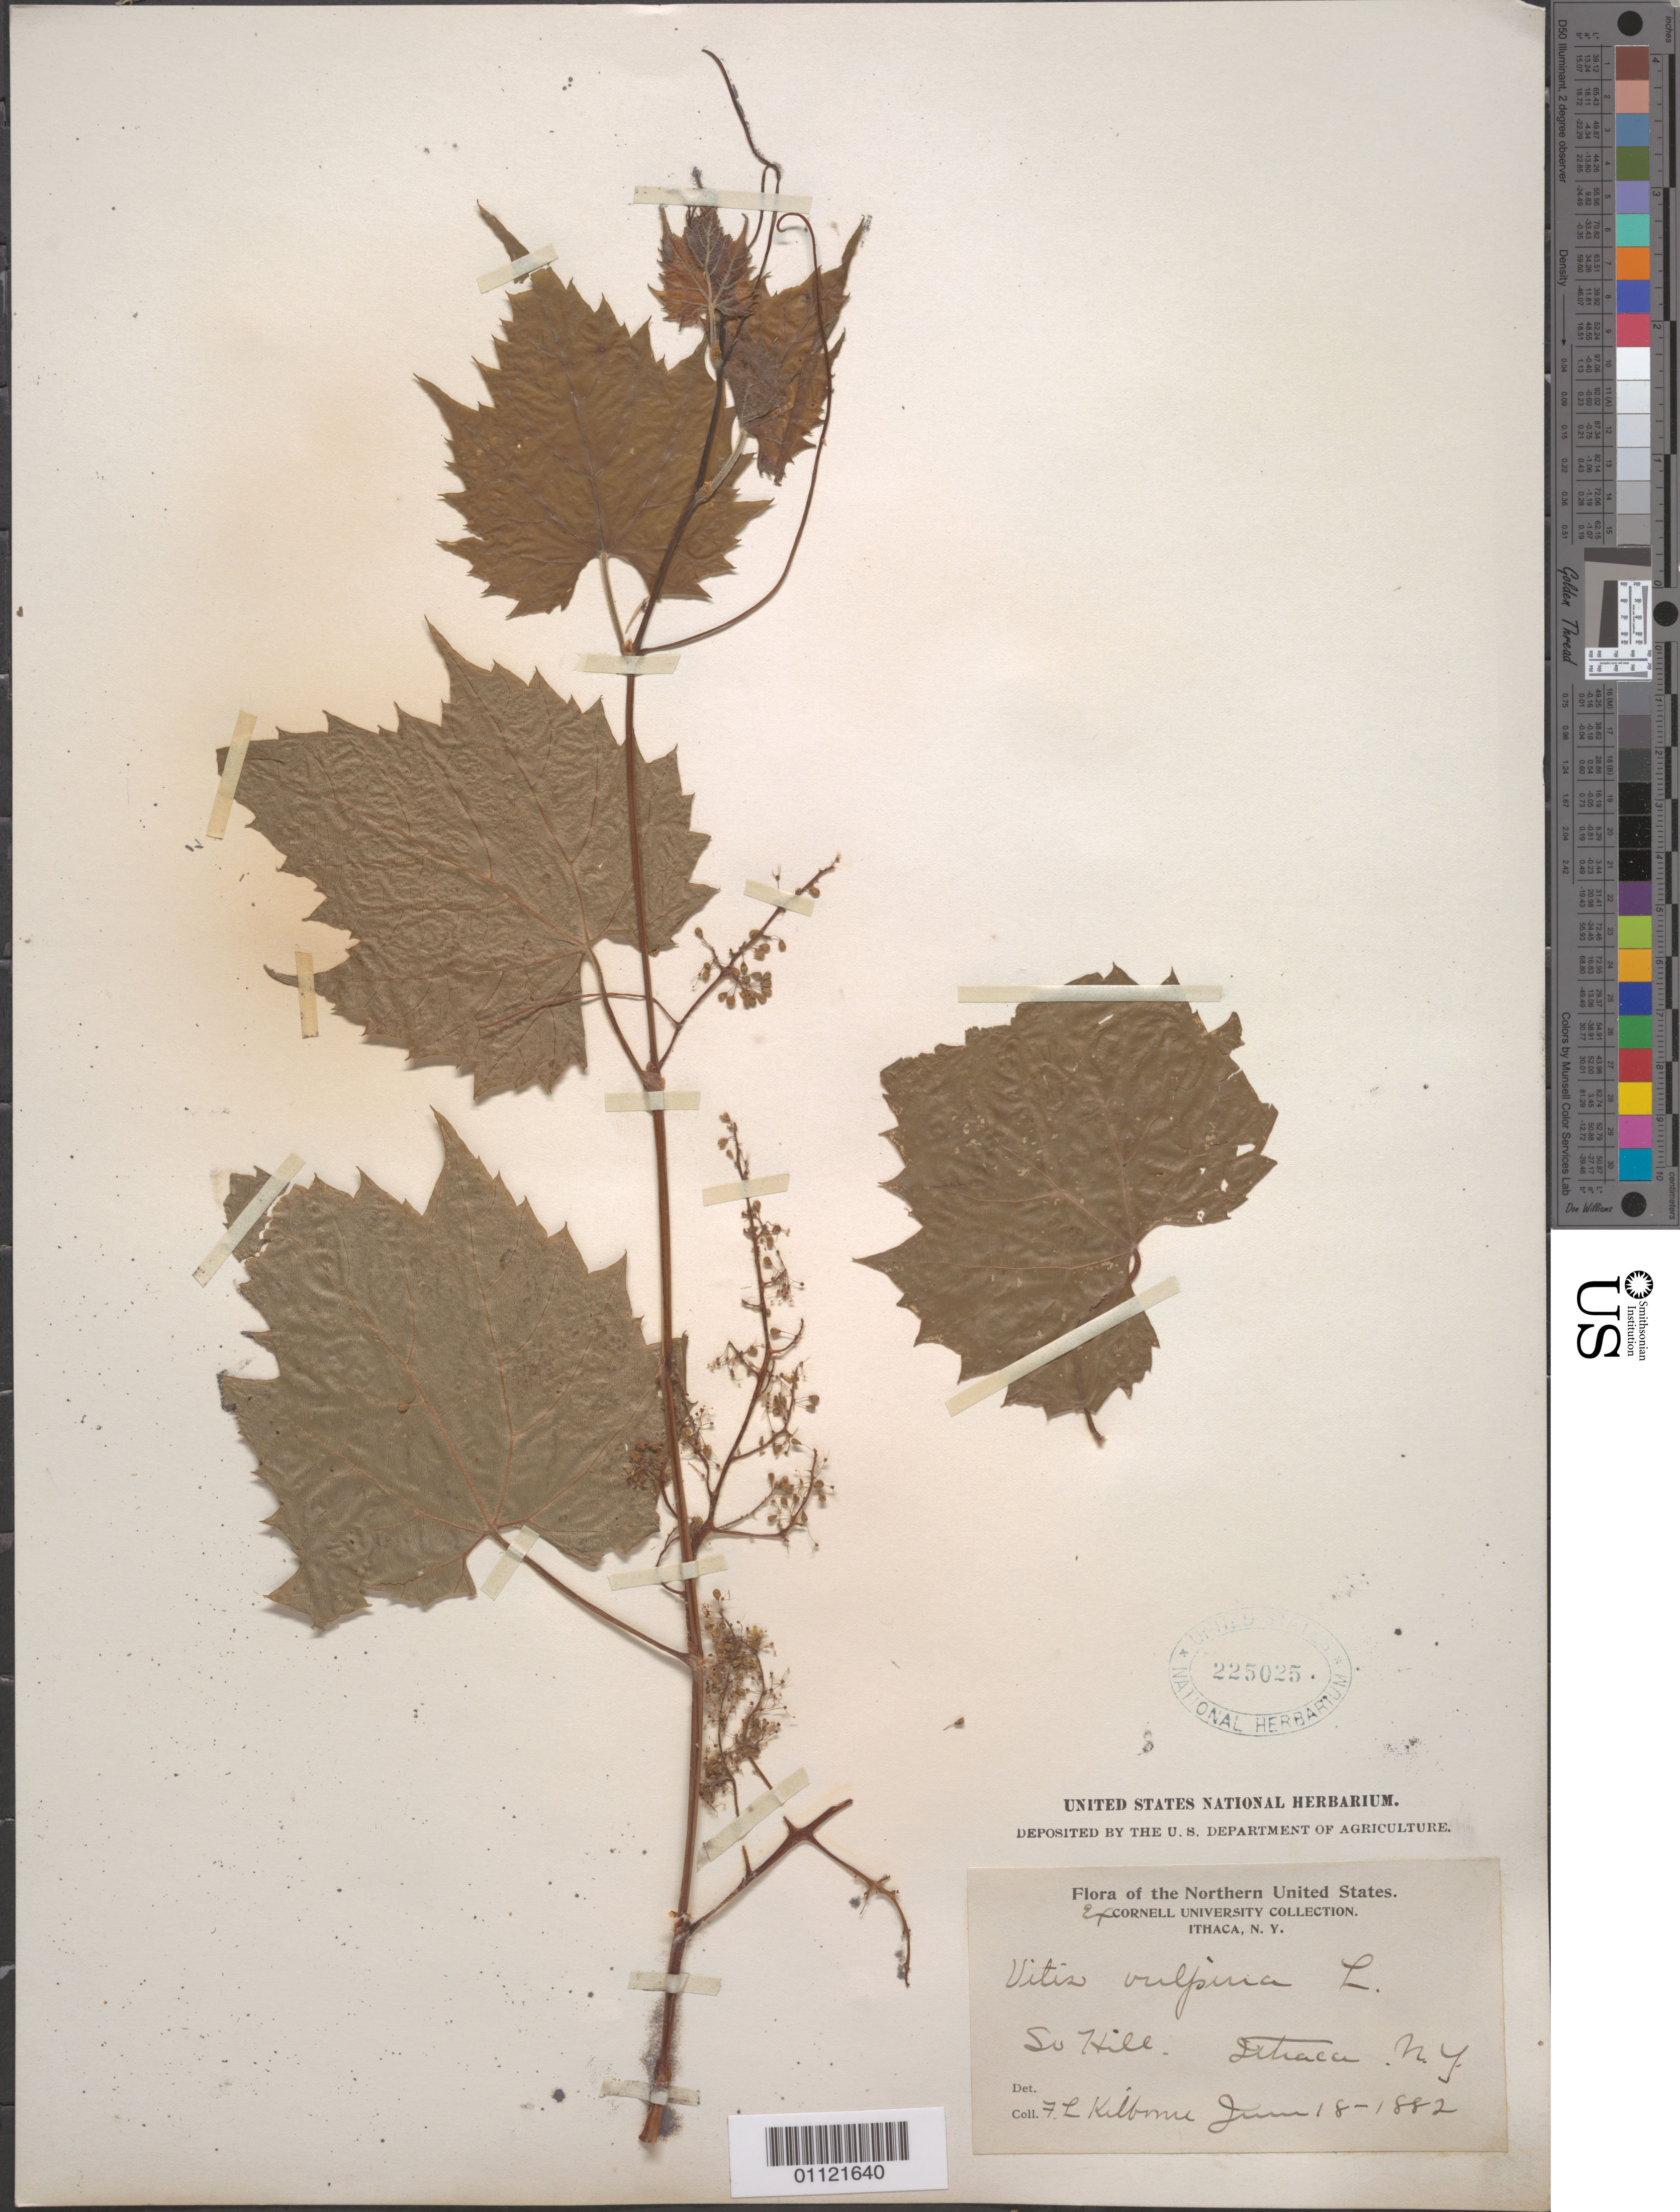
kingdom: Plantae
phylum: Tracheophyta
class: Magnoliopsida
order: Vitales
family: Vitaceae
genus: Vitis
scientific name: Vitis vulpina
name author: L.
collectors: F. L. Kilborne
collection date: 1882-06-18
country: United States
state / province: New York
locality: Ithaca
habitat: So Hill.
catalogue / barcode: US 225025